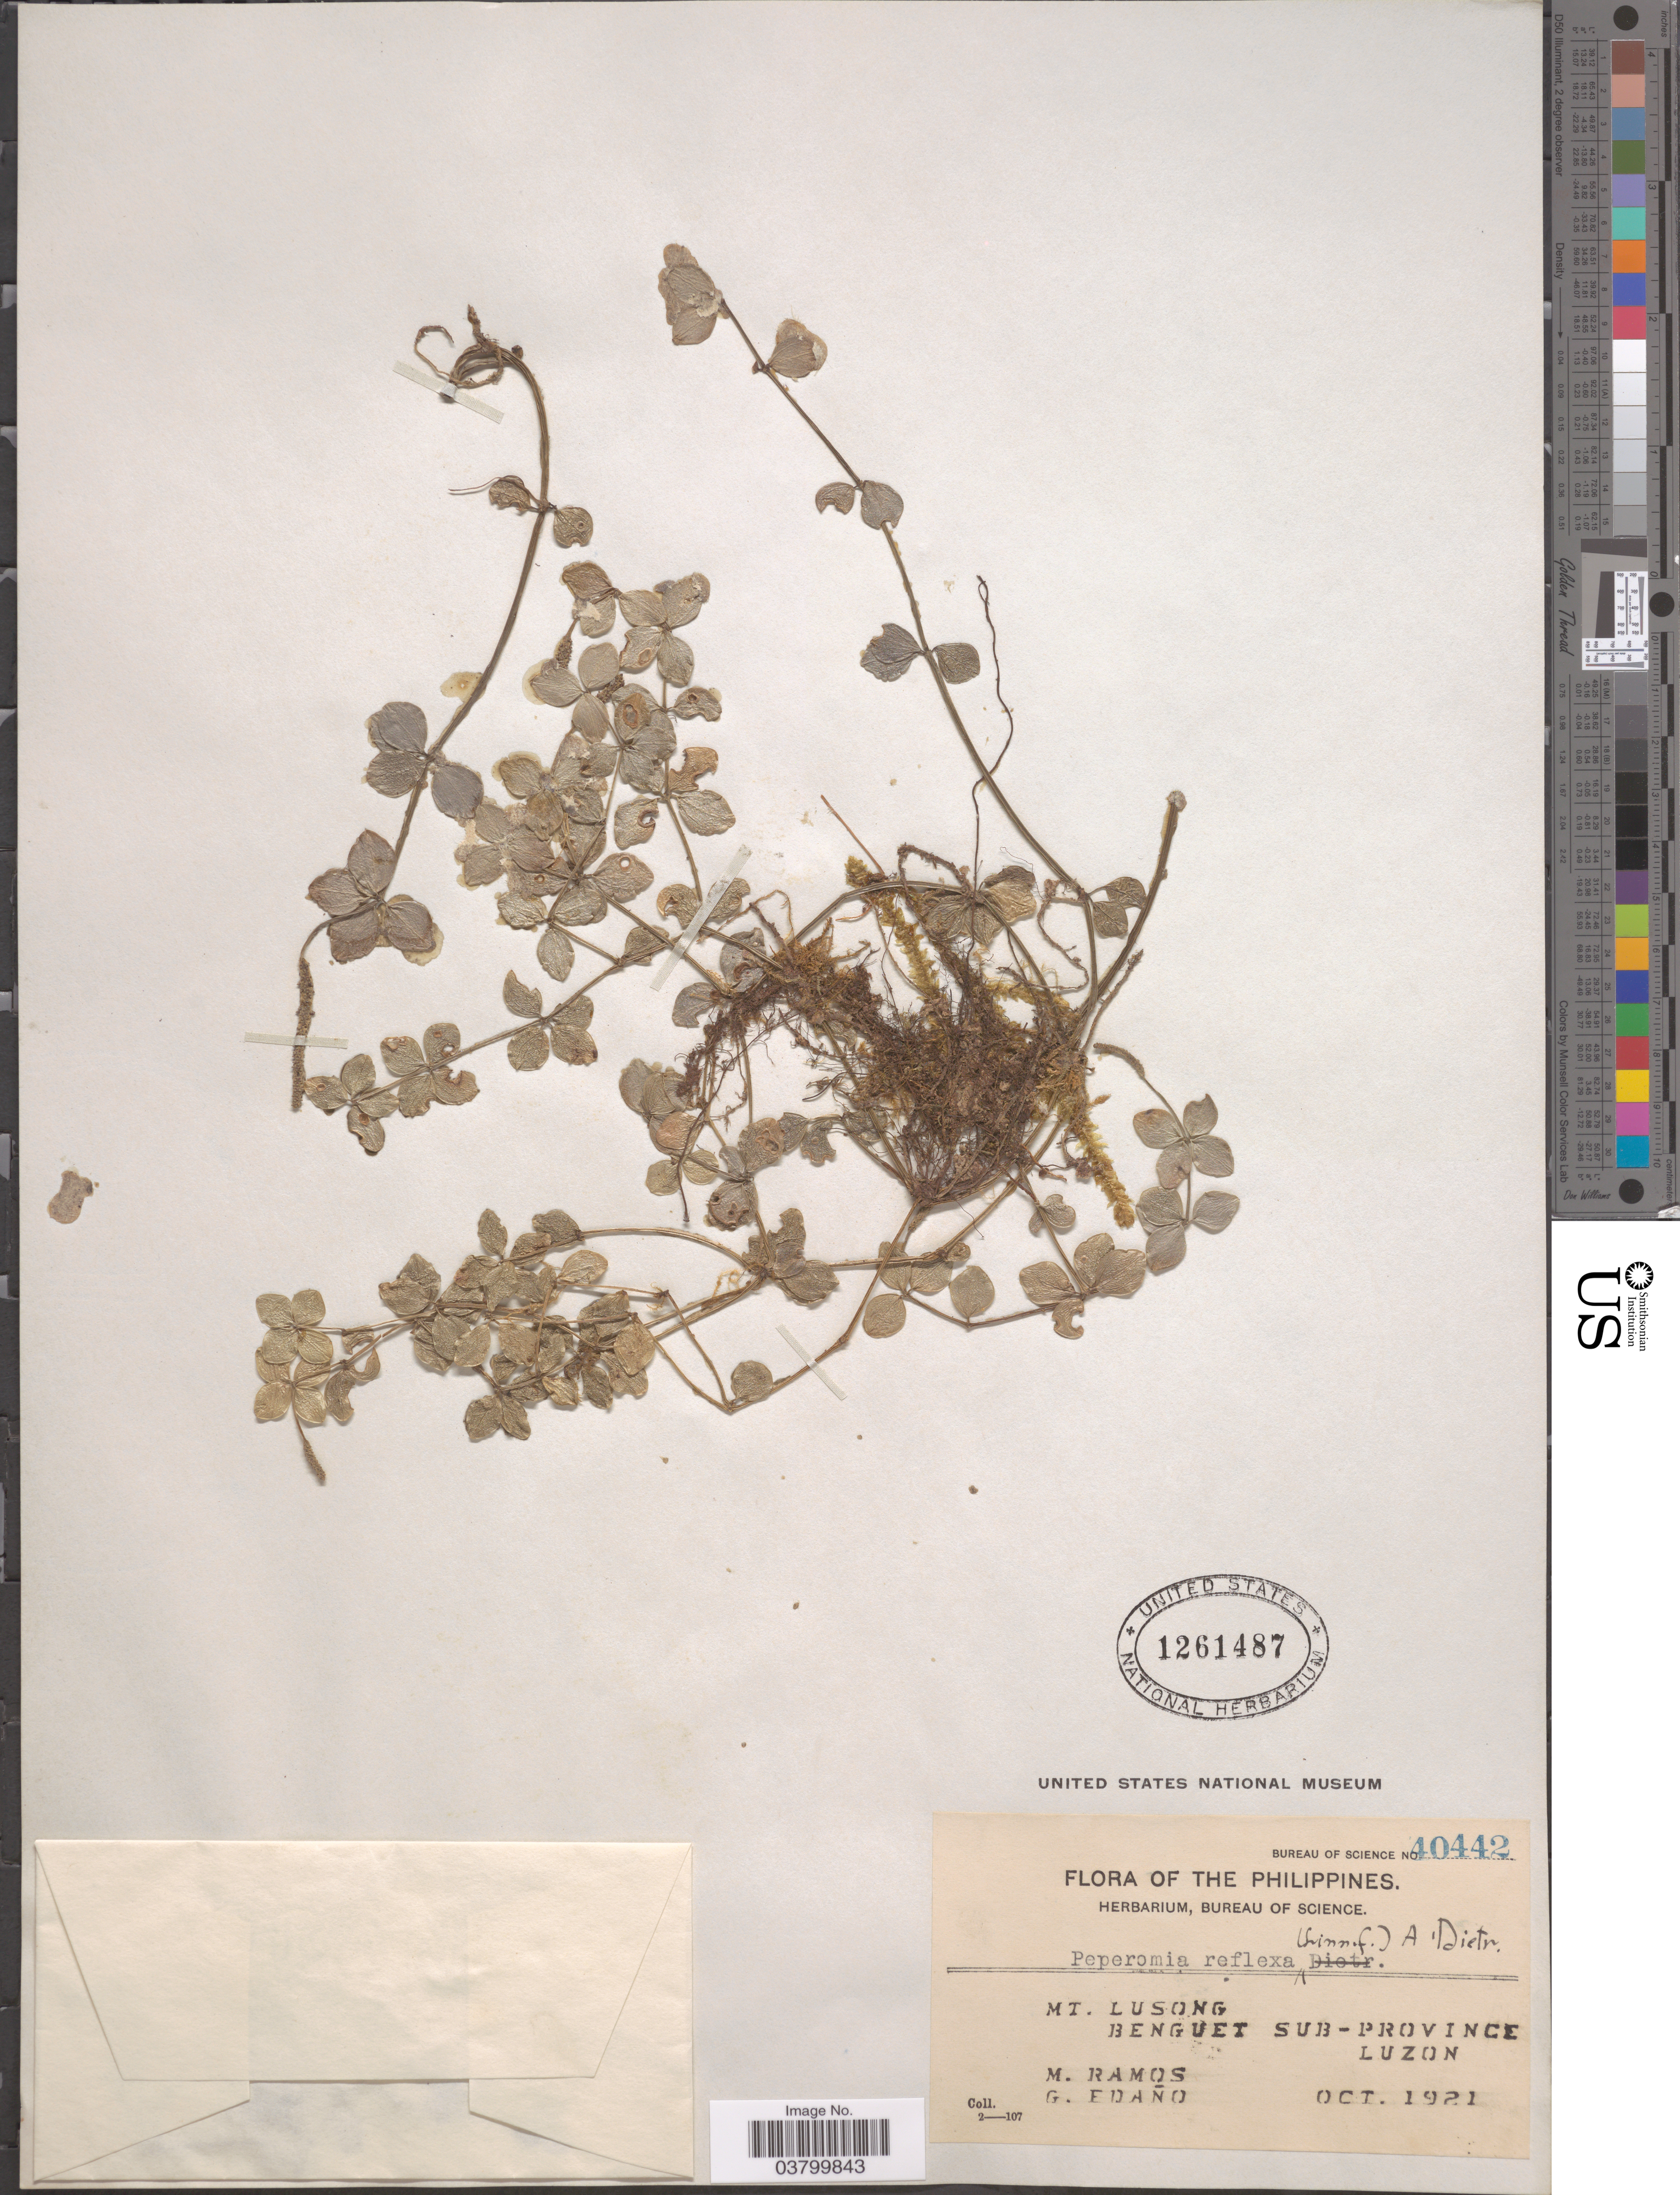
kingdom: Plantae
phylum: Tracheophyta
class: Magnoliopsida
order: Piperales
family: Piperaceae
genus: Peperomia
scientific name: Peperomia reflexa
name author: (L. f.) A. Dietr.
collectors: M. Ramos & G. Edaño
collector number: Bureau of Science 40442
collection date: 1921-10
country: Philippines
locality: Mt. Lusong. Benguet Sub-province. Luzon.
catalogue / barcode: US 1261487